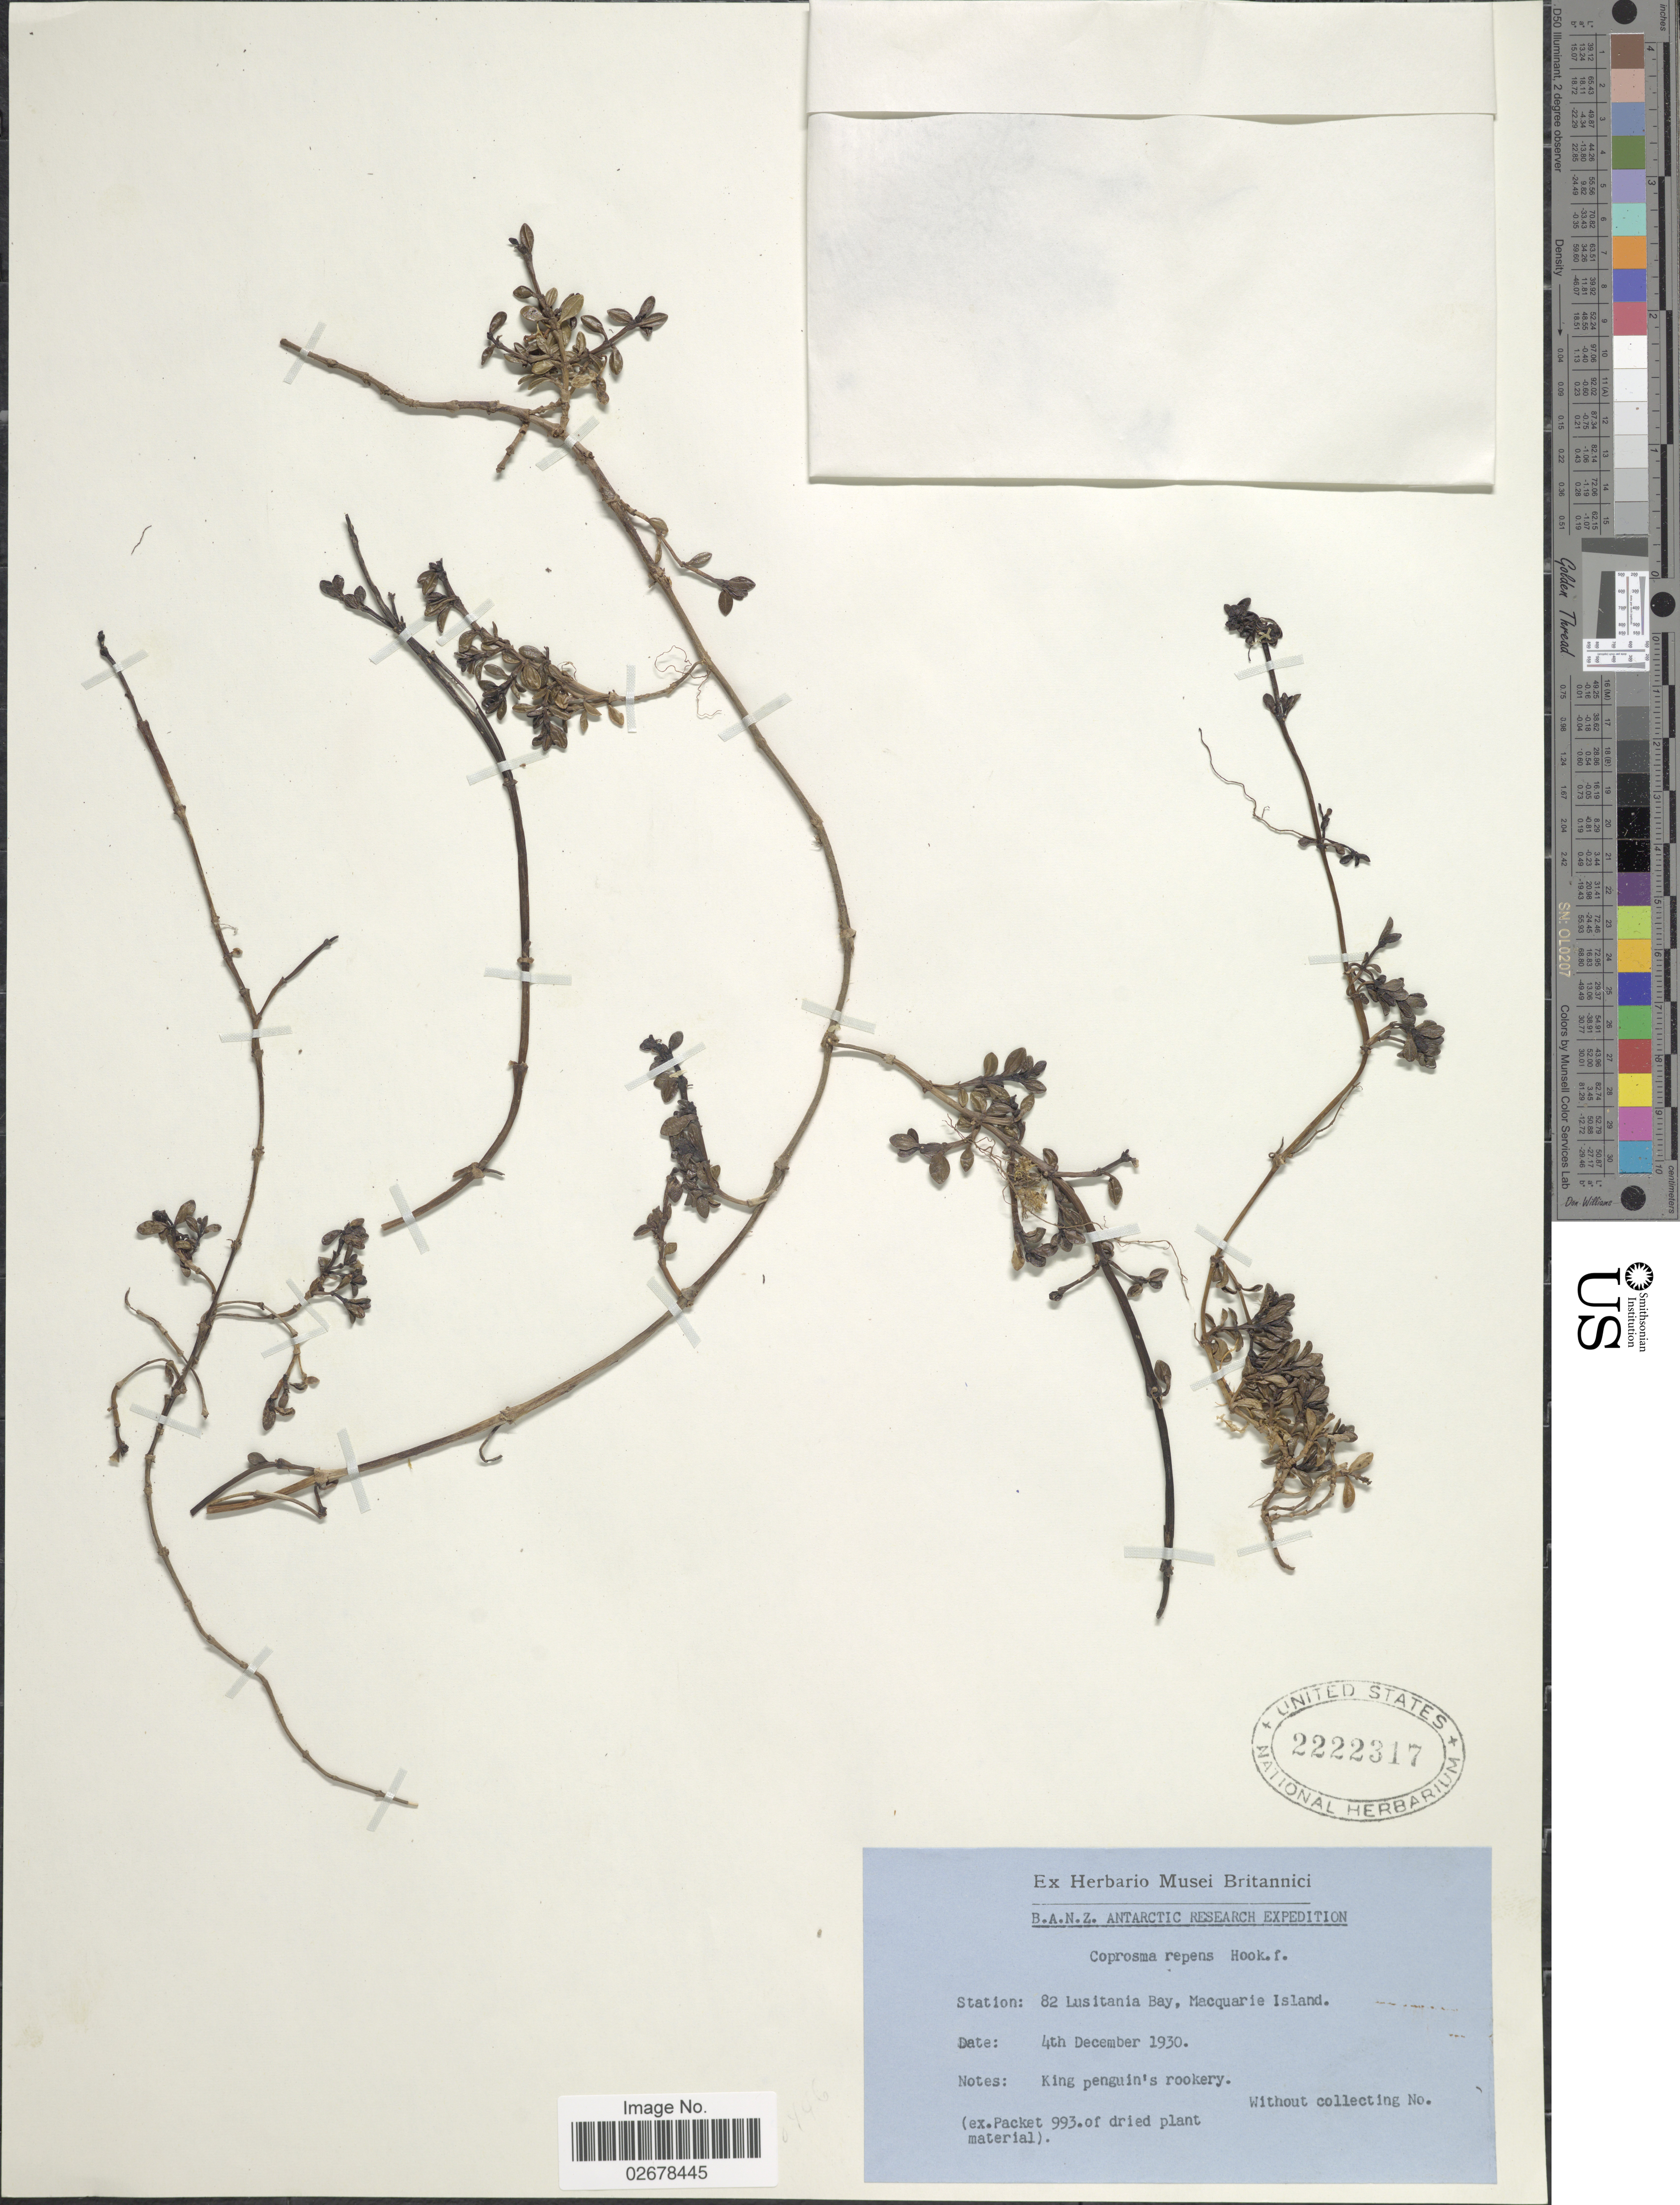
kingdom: Plantae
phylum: Tracheophyta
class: Magnoliopsida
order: Gentianales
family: Rubiaceae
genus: Coprosma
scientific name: Coprosma pumila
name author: Hook. f.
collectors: B. A. N. Z. Antarctic Research Expedition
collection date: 1930-12-04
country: Australia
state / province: Tasmania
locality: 82 Lusitania Bay, Macquarie Island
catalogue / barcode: US 2222317